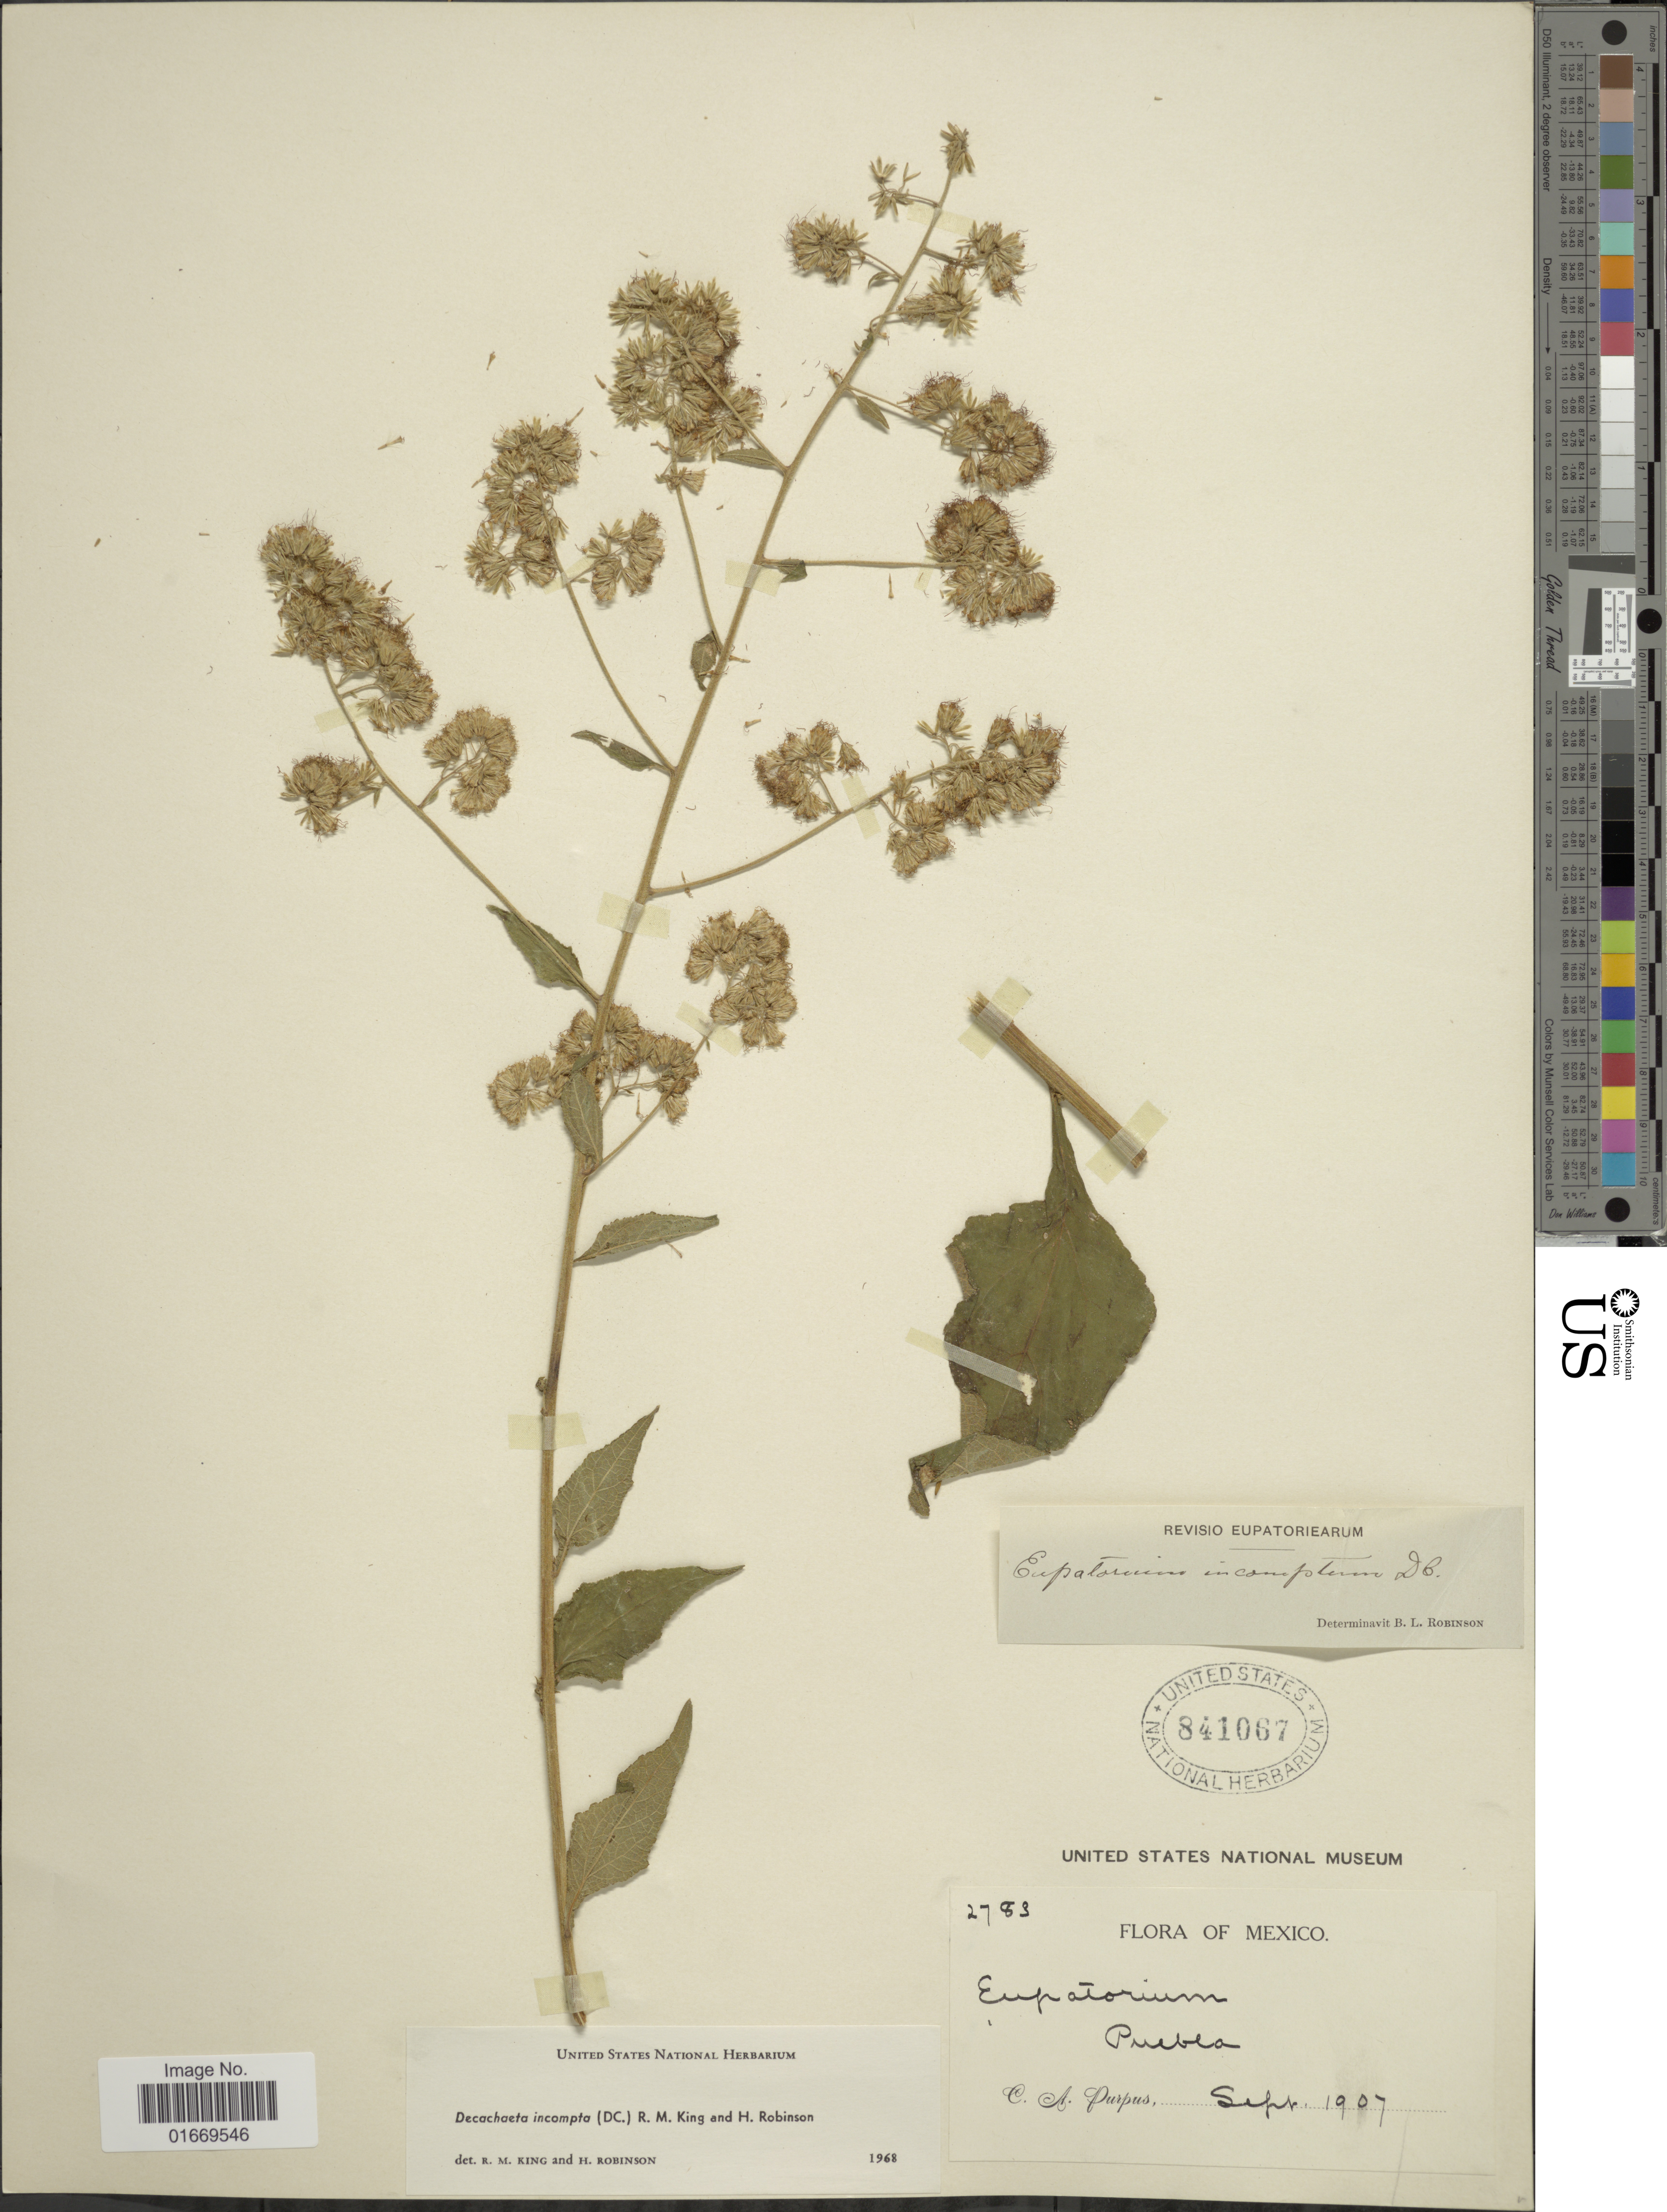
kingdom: Plantae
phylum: Tracheophyta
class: Magnoliopsida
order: Asterales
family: Asteraceae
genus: Decachaeta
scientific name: Decachaeta incompta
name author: (DC.) R.M. King & H. Rob.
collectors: C. A. Purpus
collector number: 2783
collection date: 1907-09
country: Mexico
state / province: Puebla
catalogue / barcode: US 841067